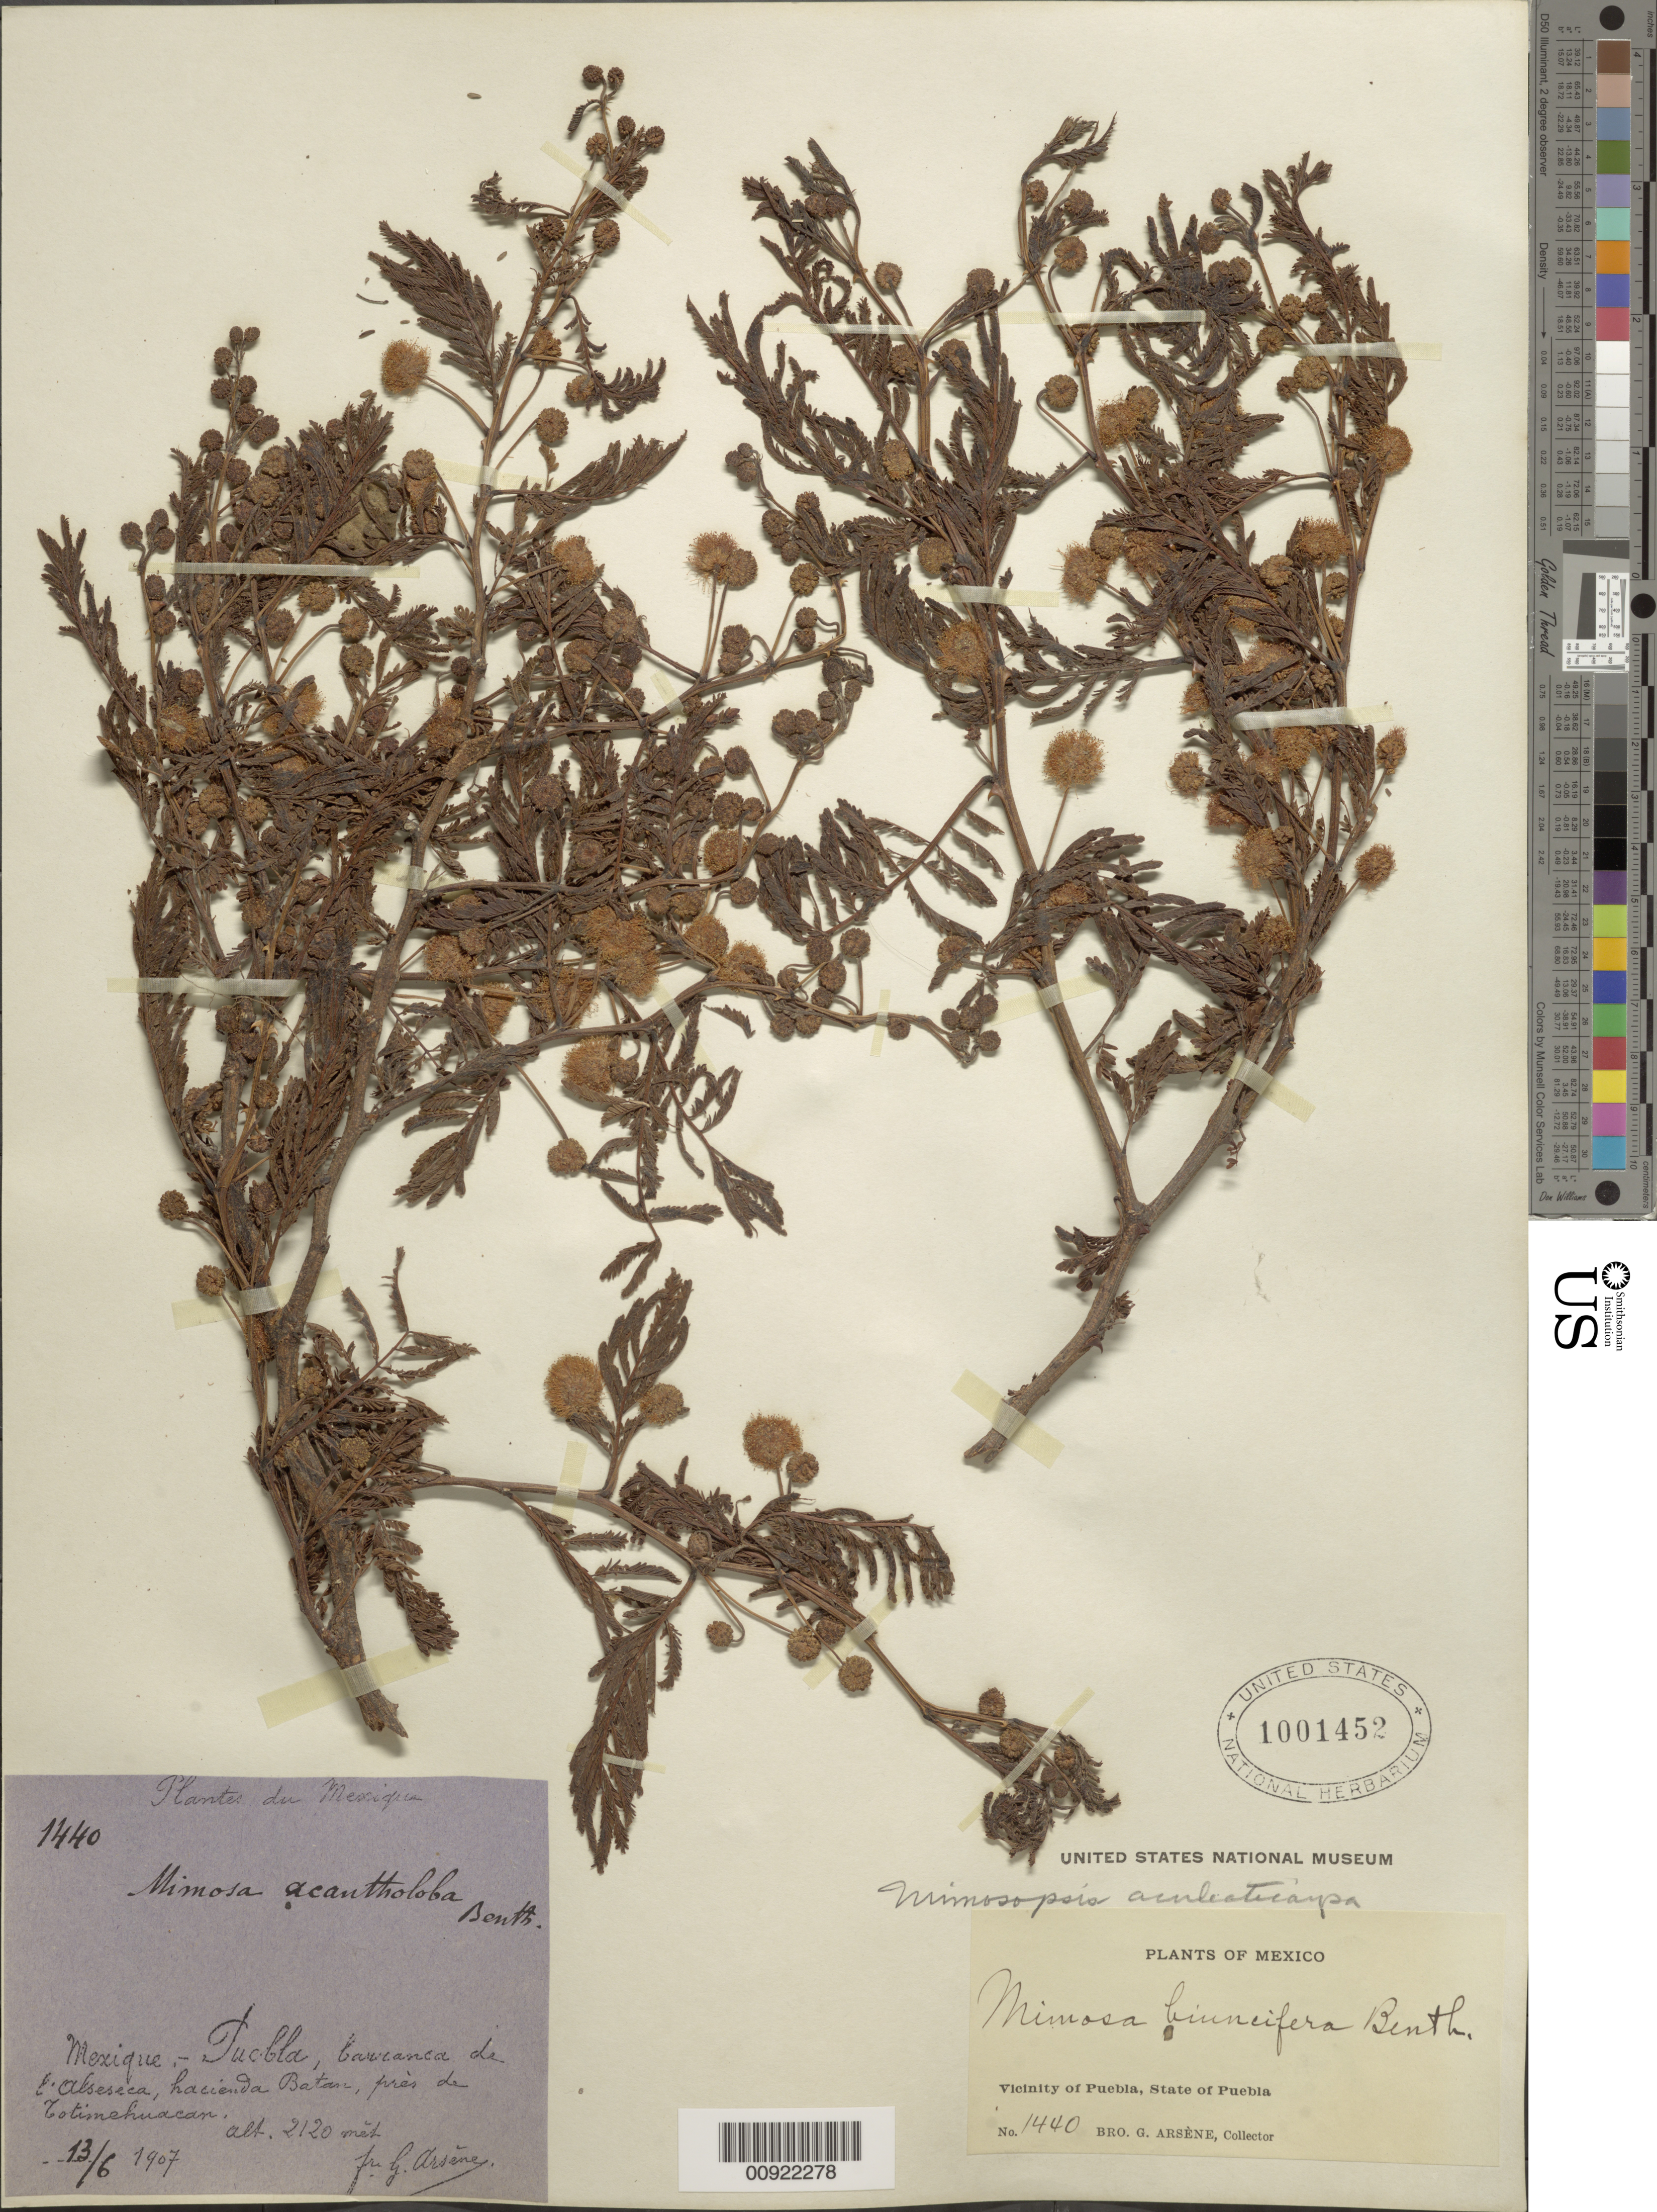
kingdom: Plantae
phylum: Tracheophyta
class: Magnoliopsida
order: Fabales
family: Fabaceae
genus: Mimosa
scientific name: Mimosa aculeaticarpa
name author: Ortega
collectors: Bro. G. Arsène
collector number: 1440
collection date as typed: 13 Jun 1907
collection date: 1907-06-13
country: Mexico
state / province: Puebla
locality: Barranca de l'Alseseca, Hacienda Batan, près Totimehuacan. Vicinity of Puebla, State of Puebla.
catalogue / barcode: US 1001452